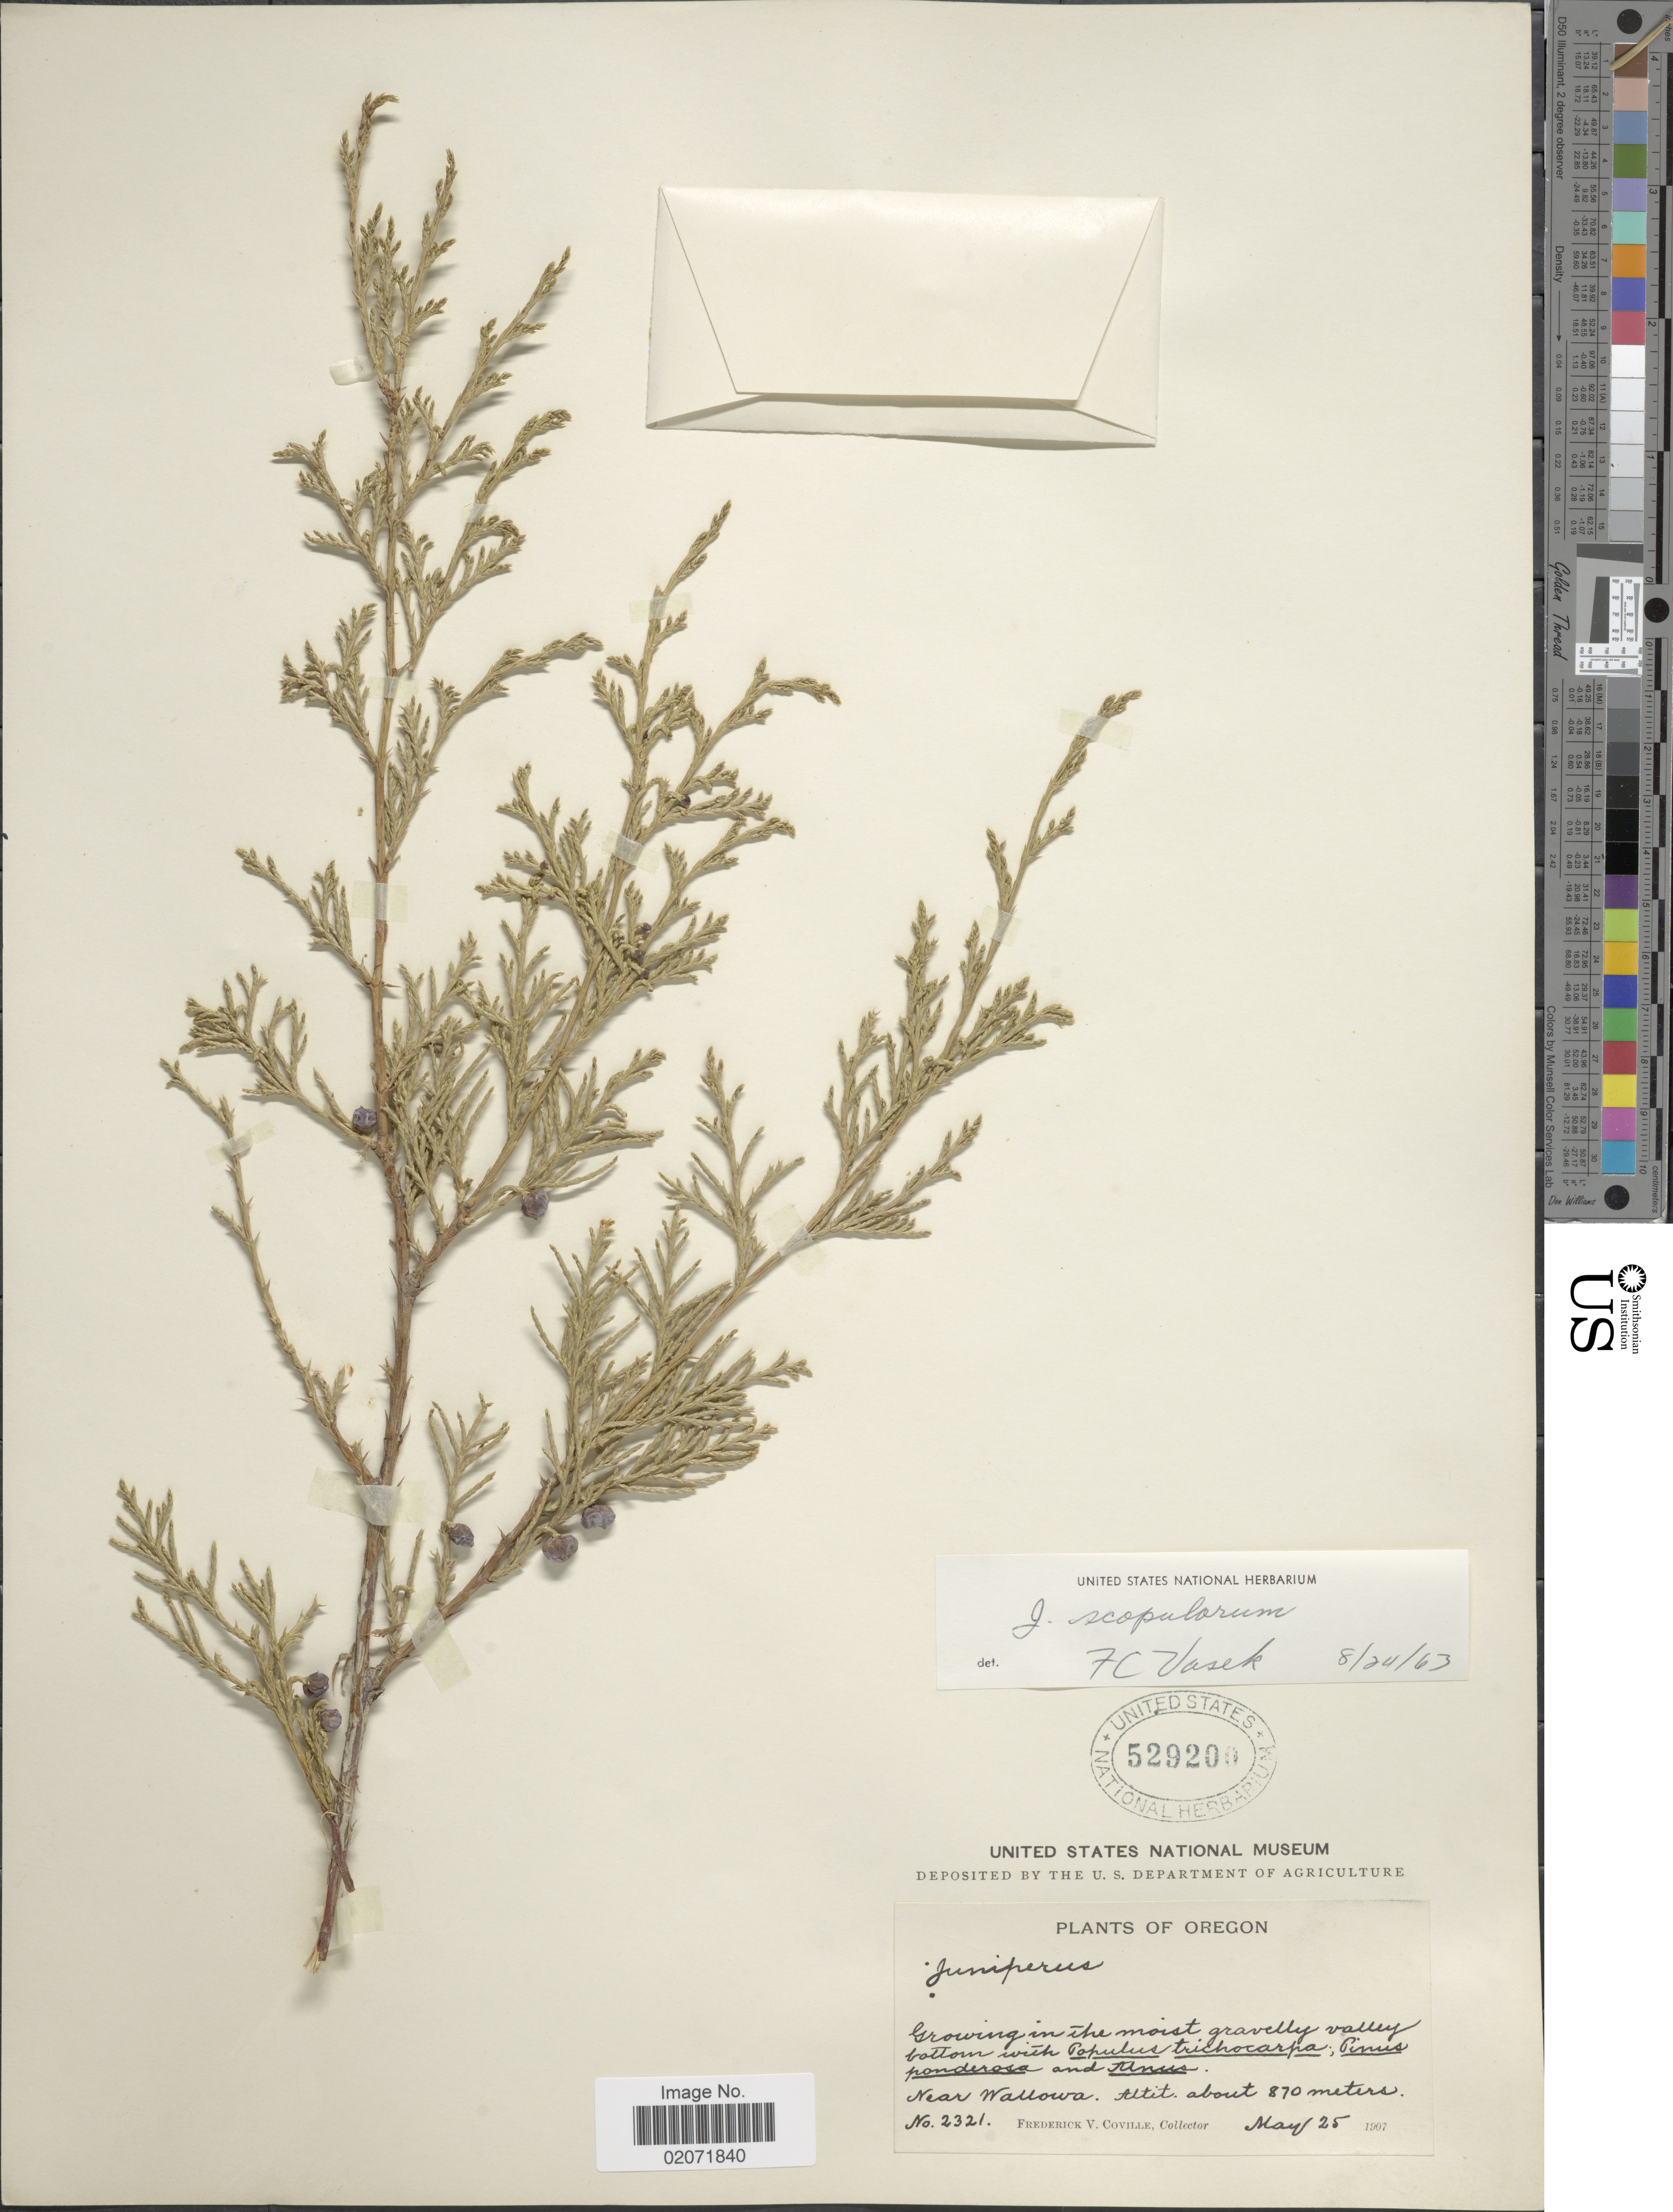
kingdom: Plantae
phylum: Tracheophyta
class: Pinopsida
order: Pinales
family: Cupressaceae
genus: Juniperus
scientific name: Juniperus scopulorum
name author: Sarg.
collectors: F. V. Coville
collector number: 2321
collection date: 1907-05-25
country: United States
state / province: Oregon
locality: Growing in the moist gravelly valley bottom, Near Wallowa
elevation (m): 870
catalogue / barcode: US 529200